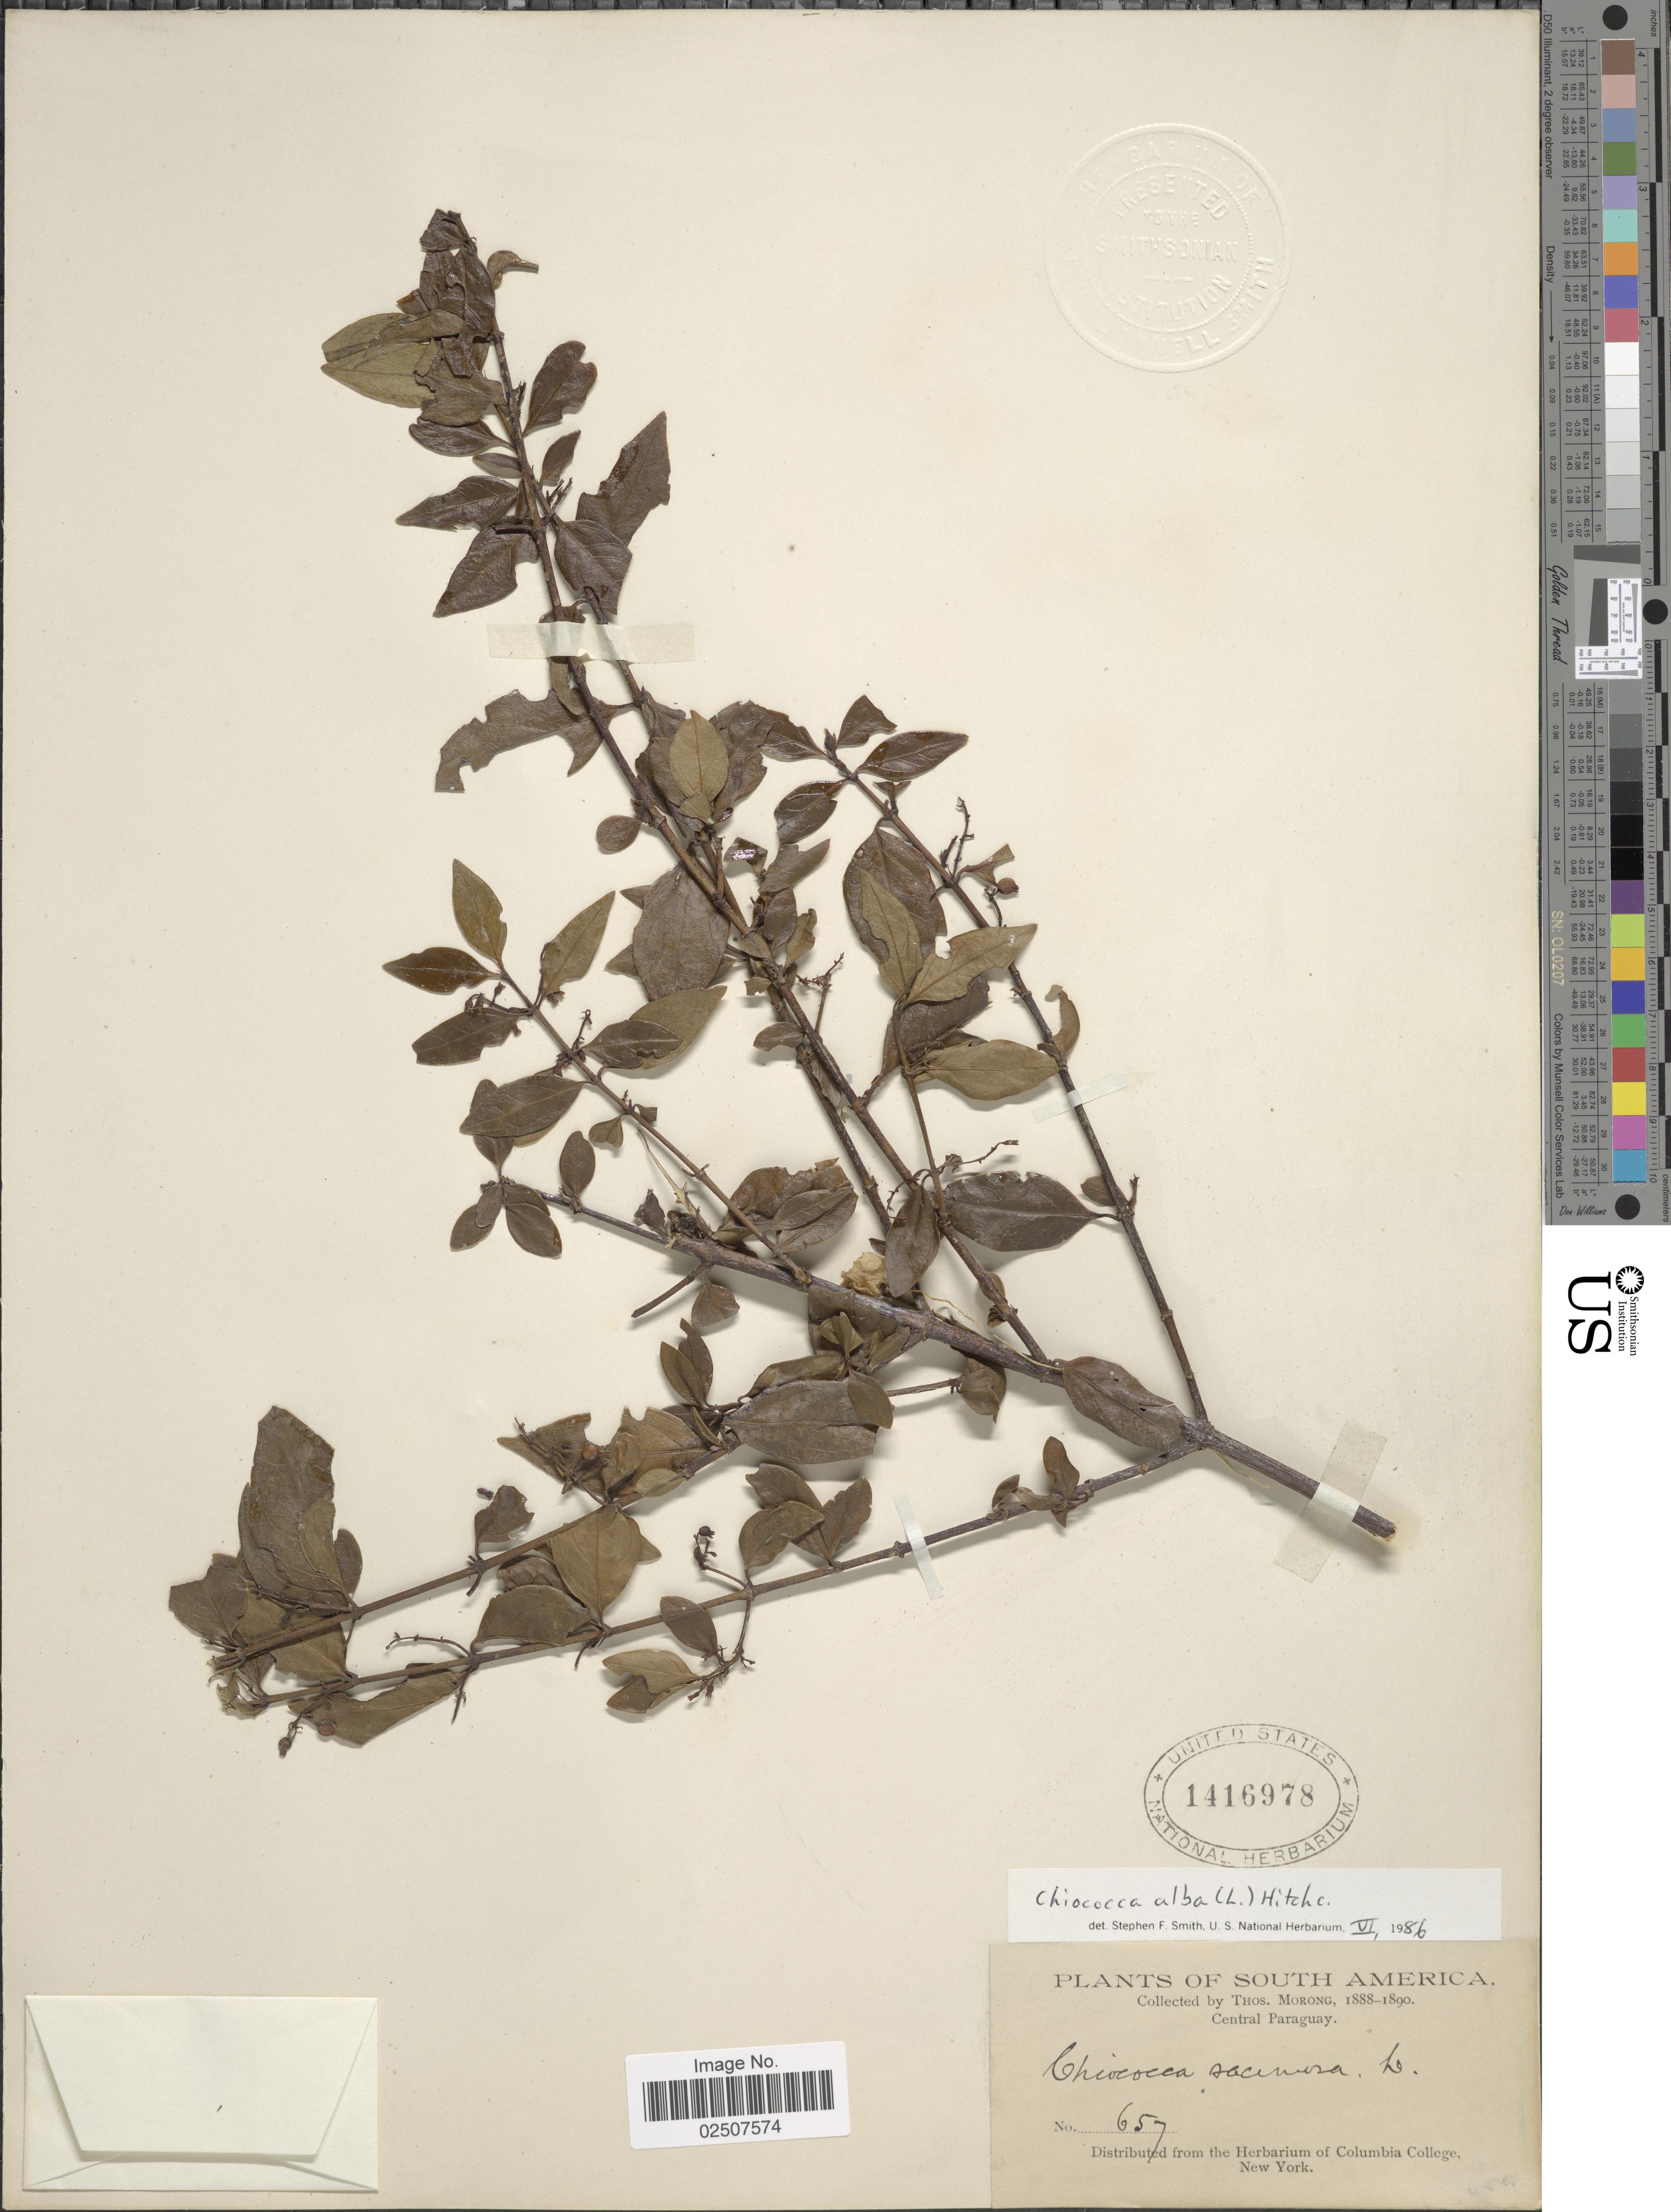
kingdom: Plantae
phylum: Tracheophyta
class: Magnoliopsida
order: Gentianales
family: Rubiaceae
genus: Chiococca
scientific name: Chiococca alba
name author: (L.) Hitchc.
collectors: ex herb. T. Morong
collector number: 657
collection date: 1888/1890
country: Paraguay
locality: Central Paraguay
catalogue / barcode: US 1416978